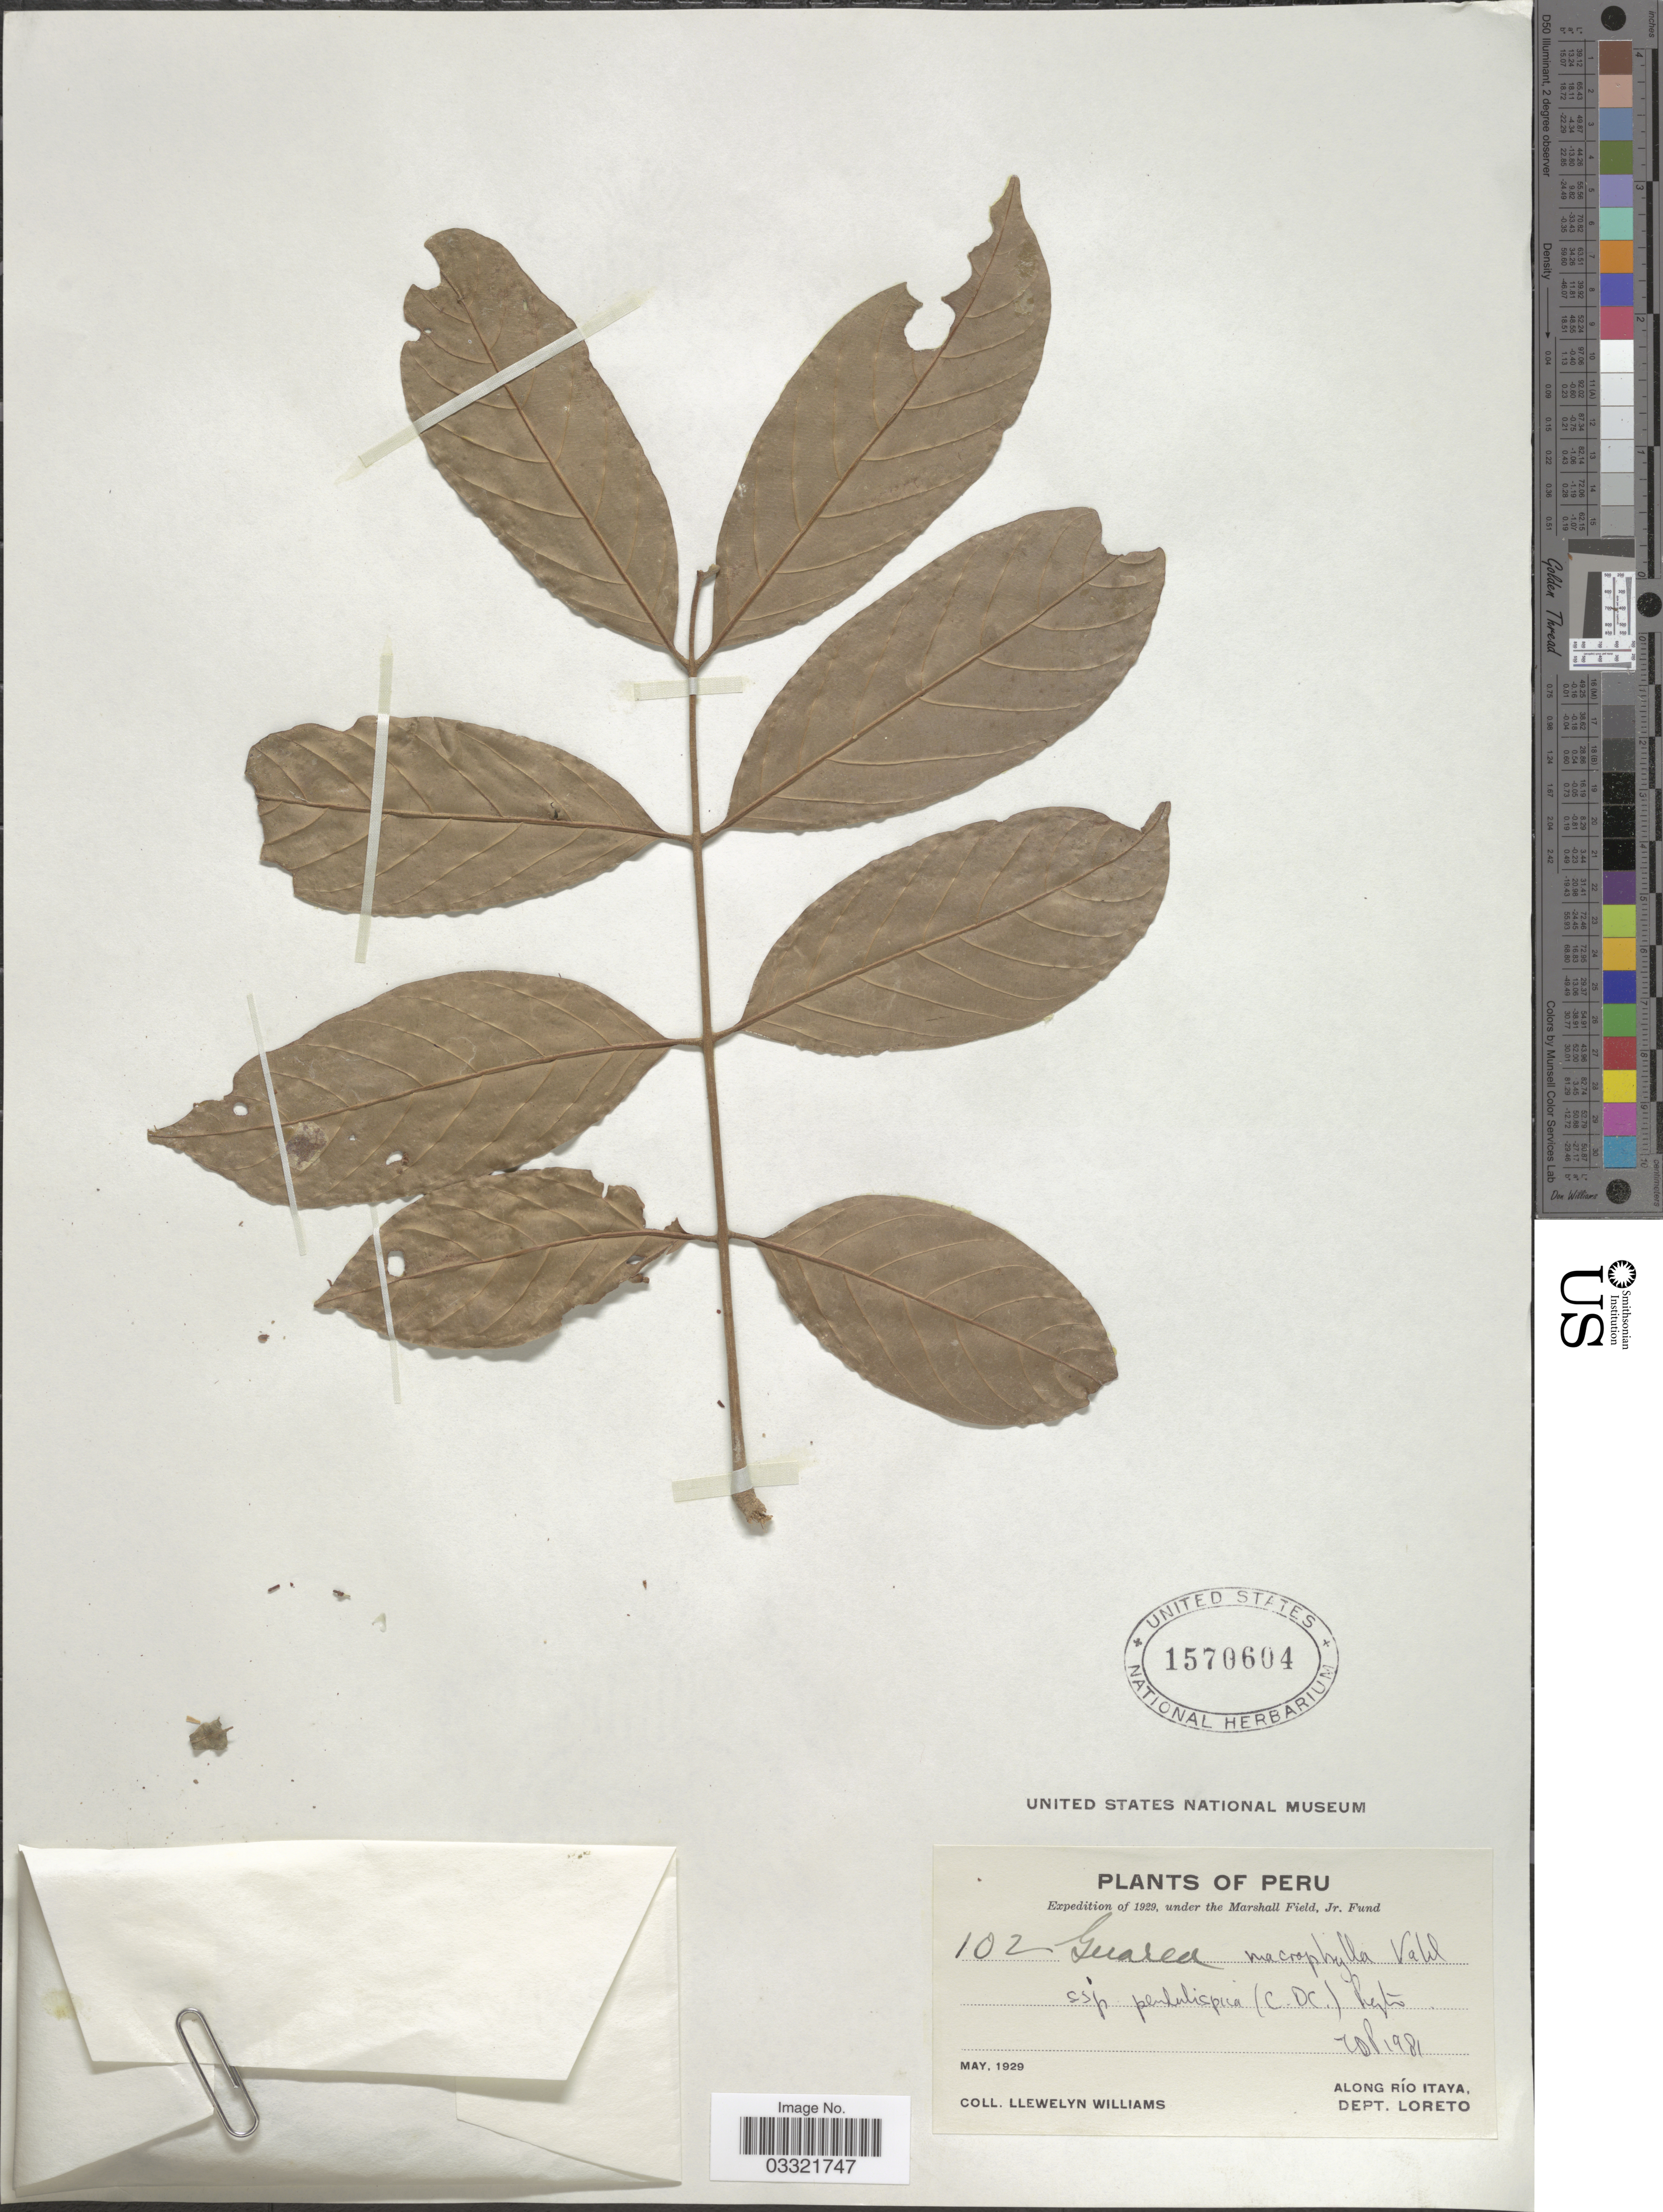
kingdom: Plantae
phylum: Tracheophyta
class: Magnoliopsida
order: Sapindales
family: Meliaceae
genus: Guarea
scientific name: Guarea macrophylla subsp. pendulispica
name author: (C. DC.) T.D. Penn.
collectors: Ll. Williams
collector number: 102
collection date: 1929-05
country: Peru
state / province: Loreto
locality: Along Río Itaya, Dept. Loreto.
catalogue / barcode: US 1570604